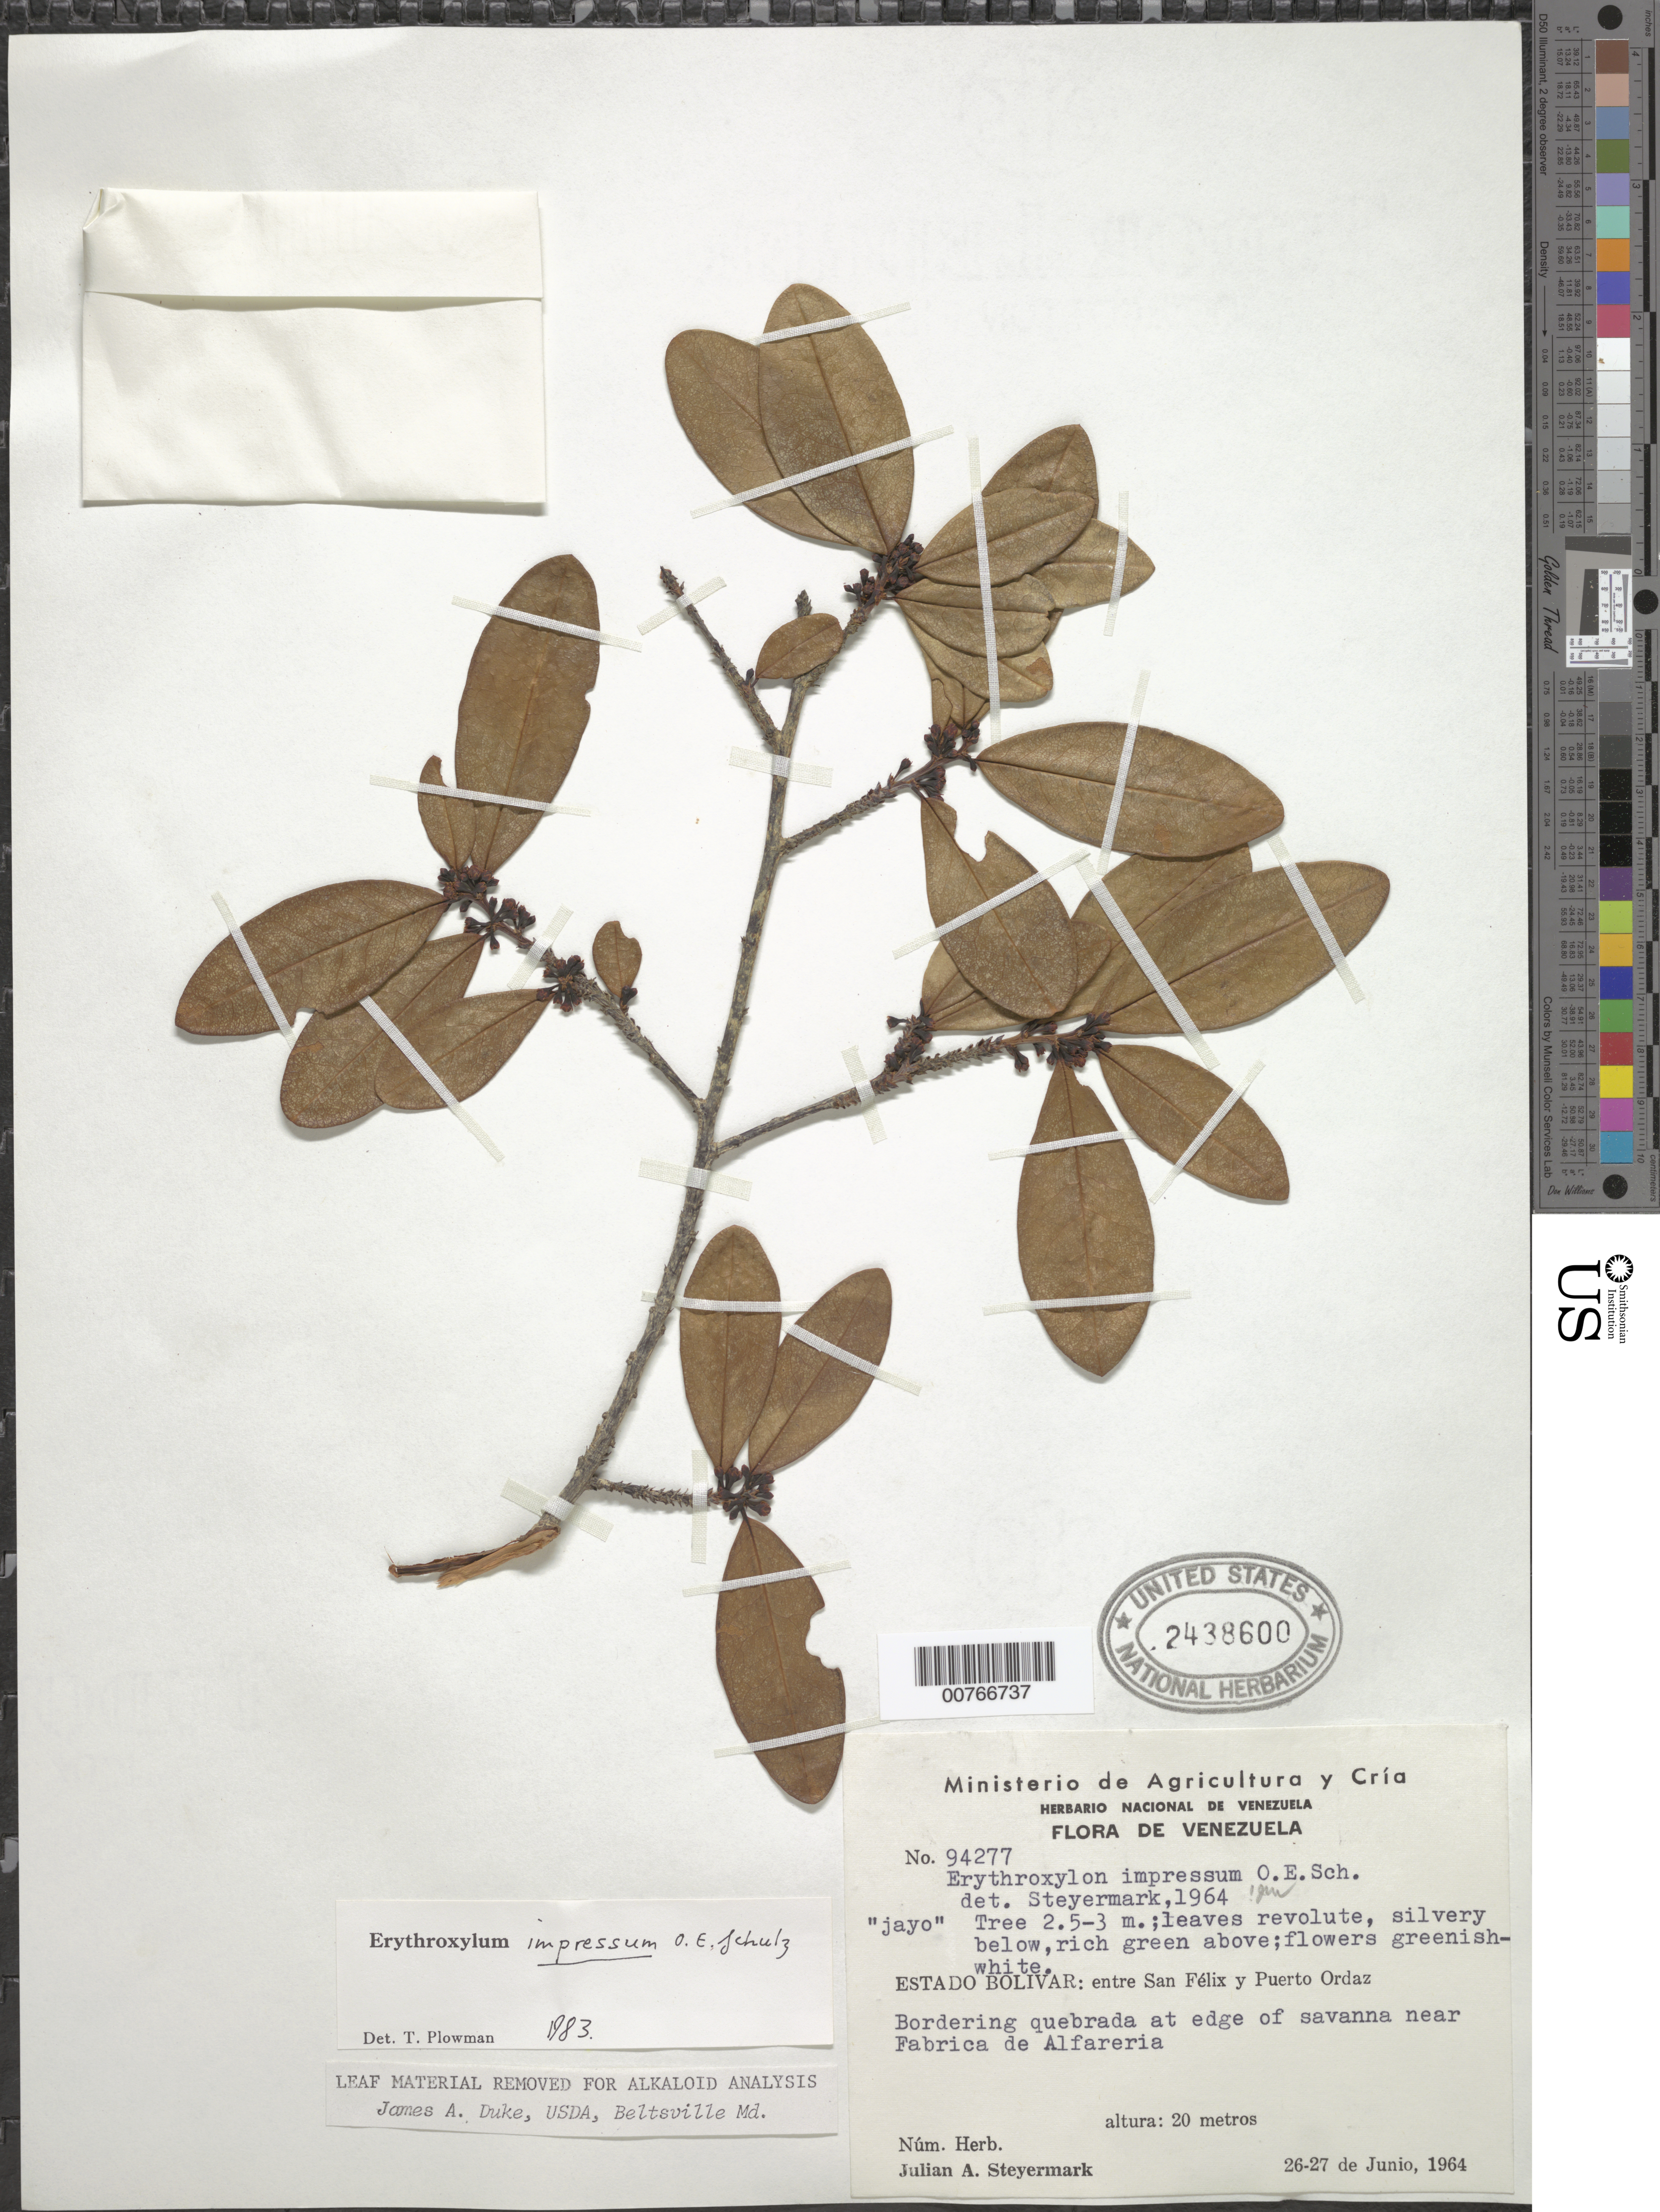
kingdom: Plantae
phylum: Tracheophyta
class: Magnoliopsida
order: Malpighiales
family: Erythroxylaceae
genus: Erythroxylum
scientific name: Erythroxylum impressum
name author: O.E. Schulz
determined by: Plowman, Timothy C.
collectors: J. Steyermark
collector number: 94277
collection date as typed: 26-Jun-64 to 27-Jun-64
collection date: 1964-06-26/1964-06-27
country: Venezuela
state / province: Bolívar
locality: San Félix to Puerto Ordaz, near Fabrica de Alfareria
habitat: Quebrada at edge of savanna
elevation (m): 20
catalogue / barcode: US 2438600